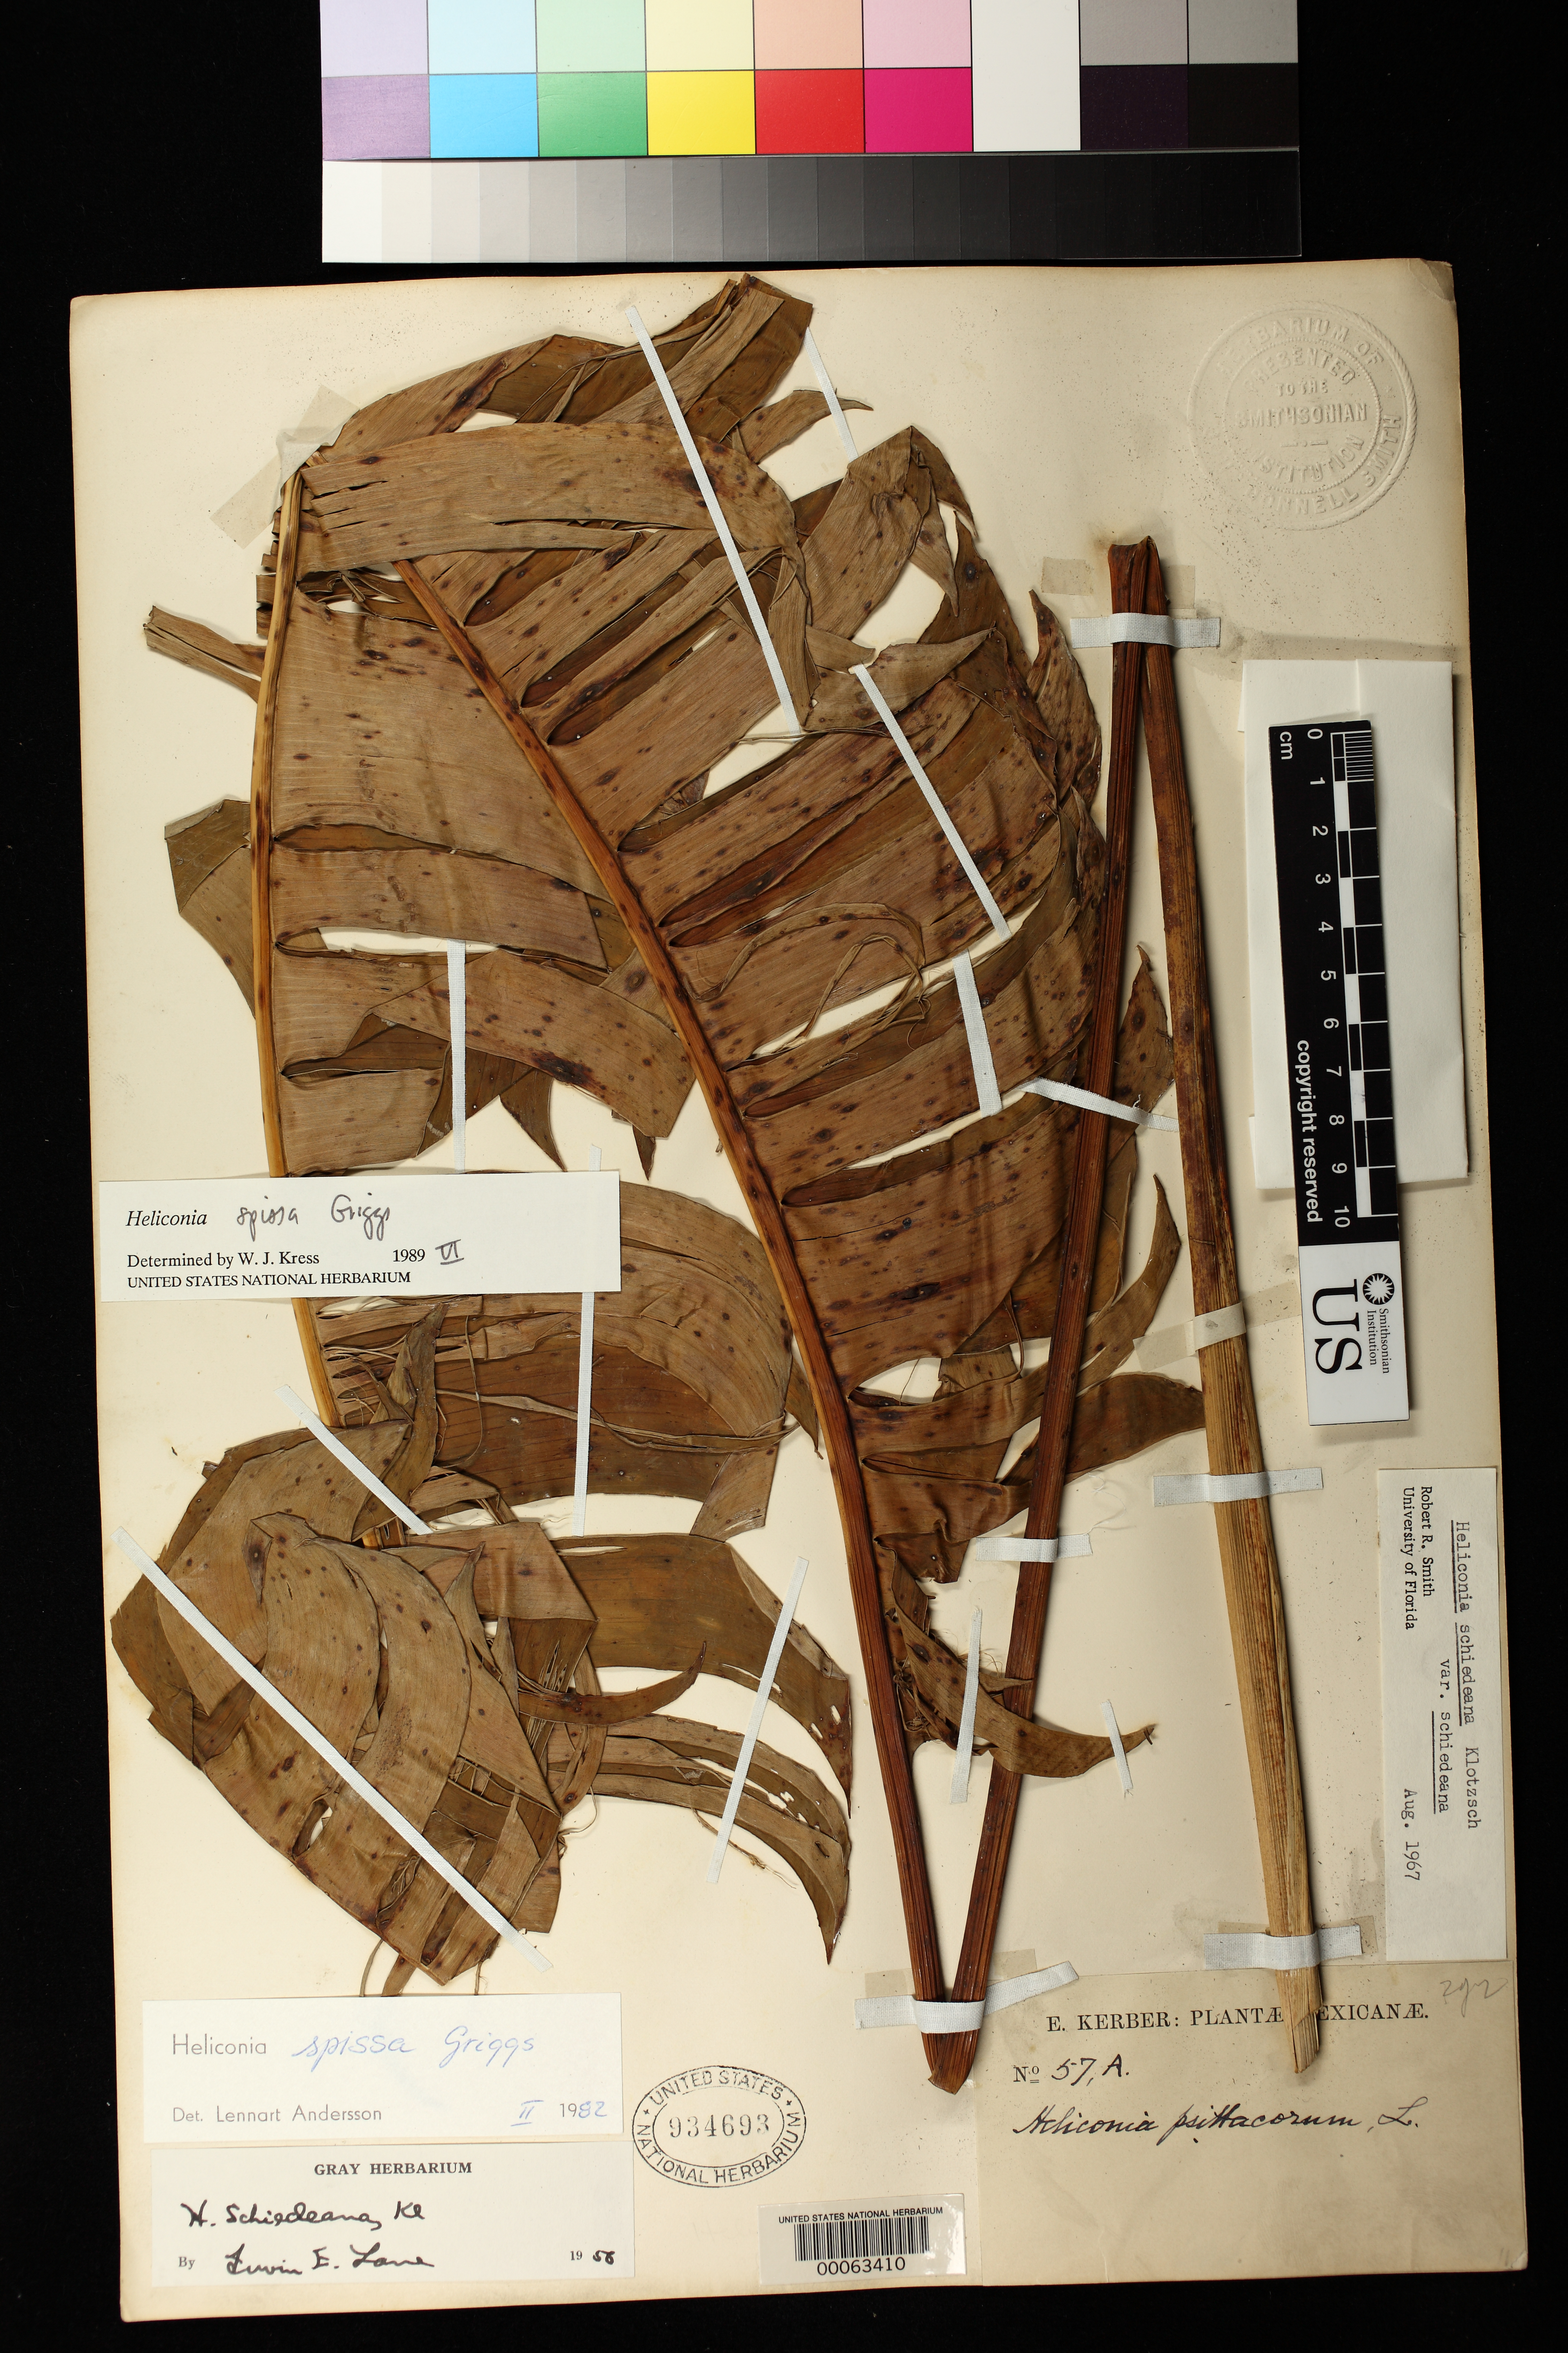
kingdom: Plantae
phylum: Tracheophyta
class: Liliopsida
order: Zingiberales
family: Heliconiaceae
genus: Heliconia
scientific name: Heliconia spissa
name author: R.F. Griggs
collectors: E. Kerber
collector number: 57a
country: Mexico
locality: E of Monserrat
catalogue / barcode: US 934693